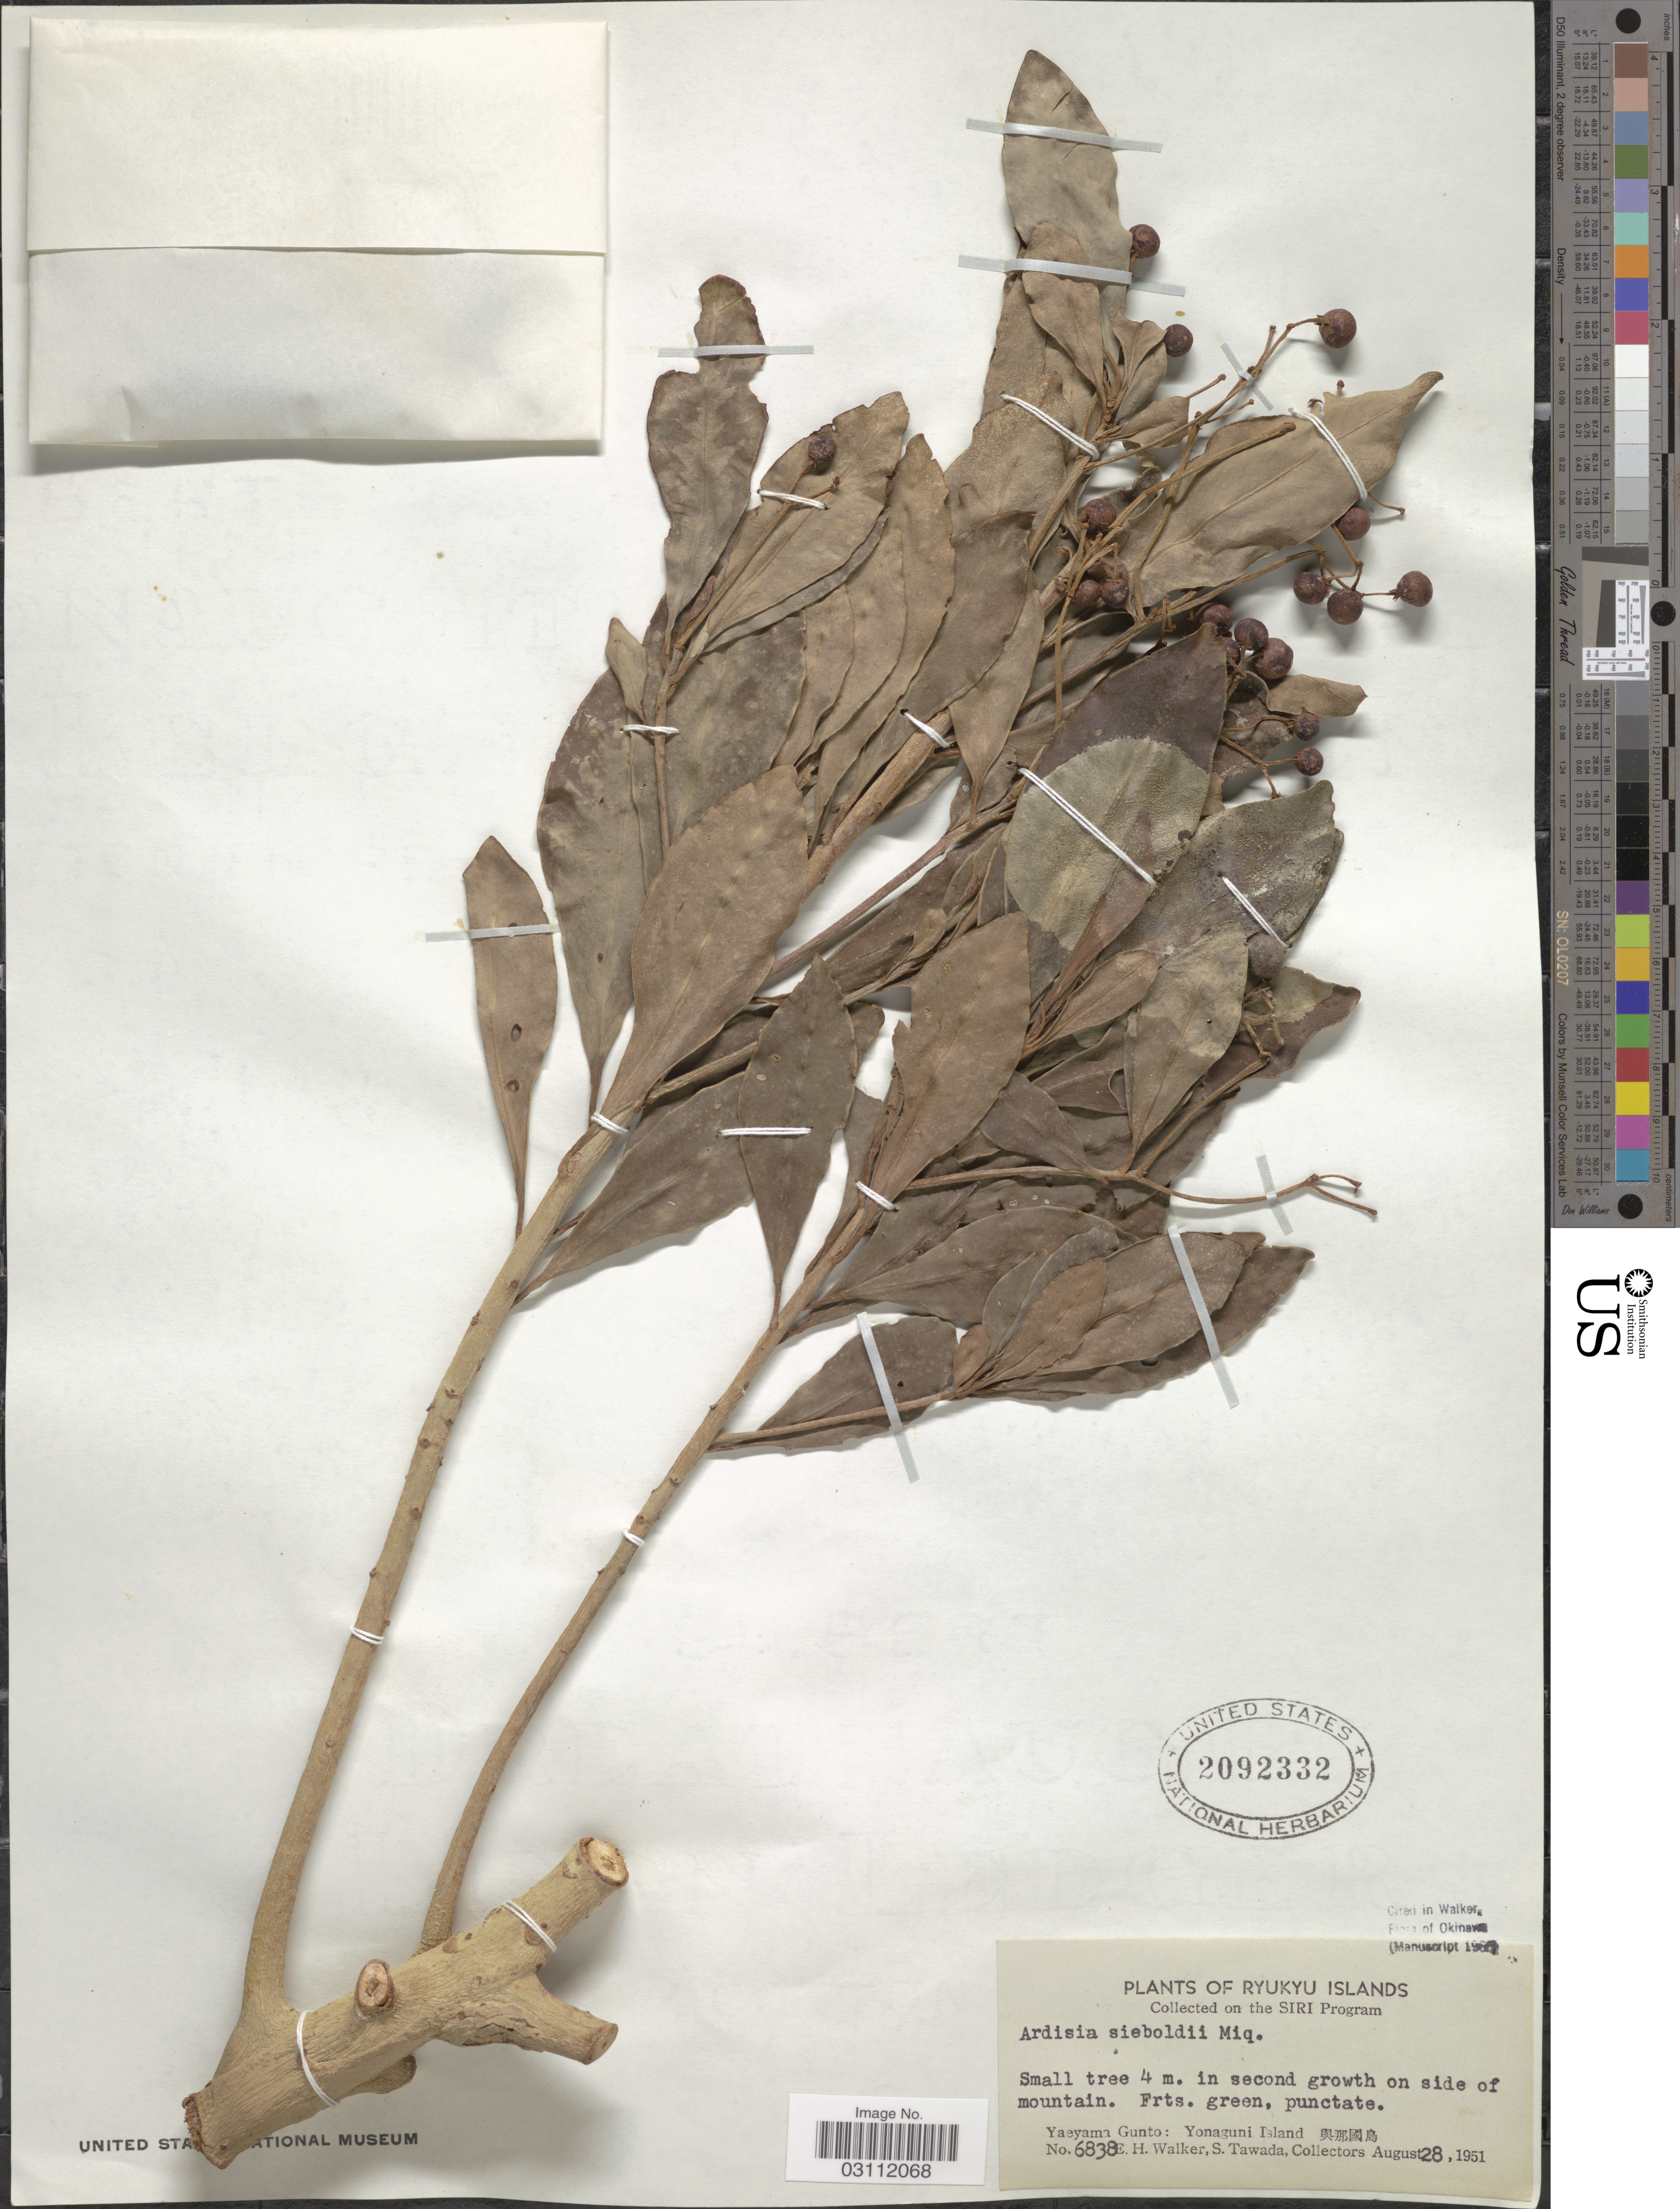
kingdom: Plantae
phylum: Tracheophyta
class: Magnoliopsida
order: Ericales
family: Primulaceae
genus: Ardisia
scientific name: Ardisia sieboldii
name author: Miq.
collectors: E. H. Walker & S. Tawada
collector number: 6838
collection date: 1951-08-28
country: Japan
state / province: Okinawa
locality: Ryukyu Islands, Yaeyama Gunto: Yonaguni Island.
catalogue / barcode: US 2092332